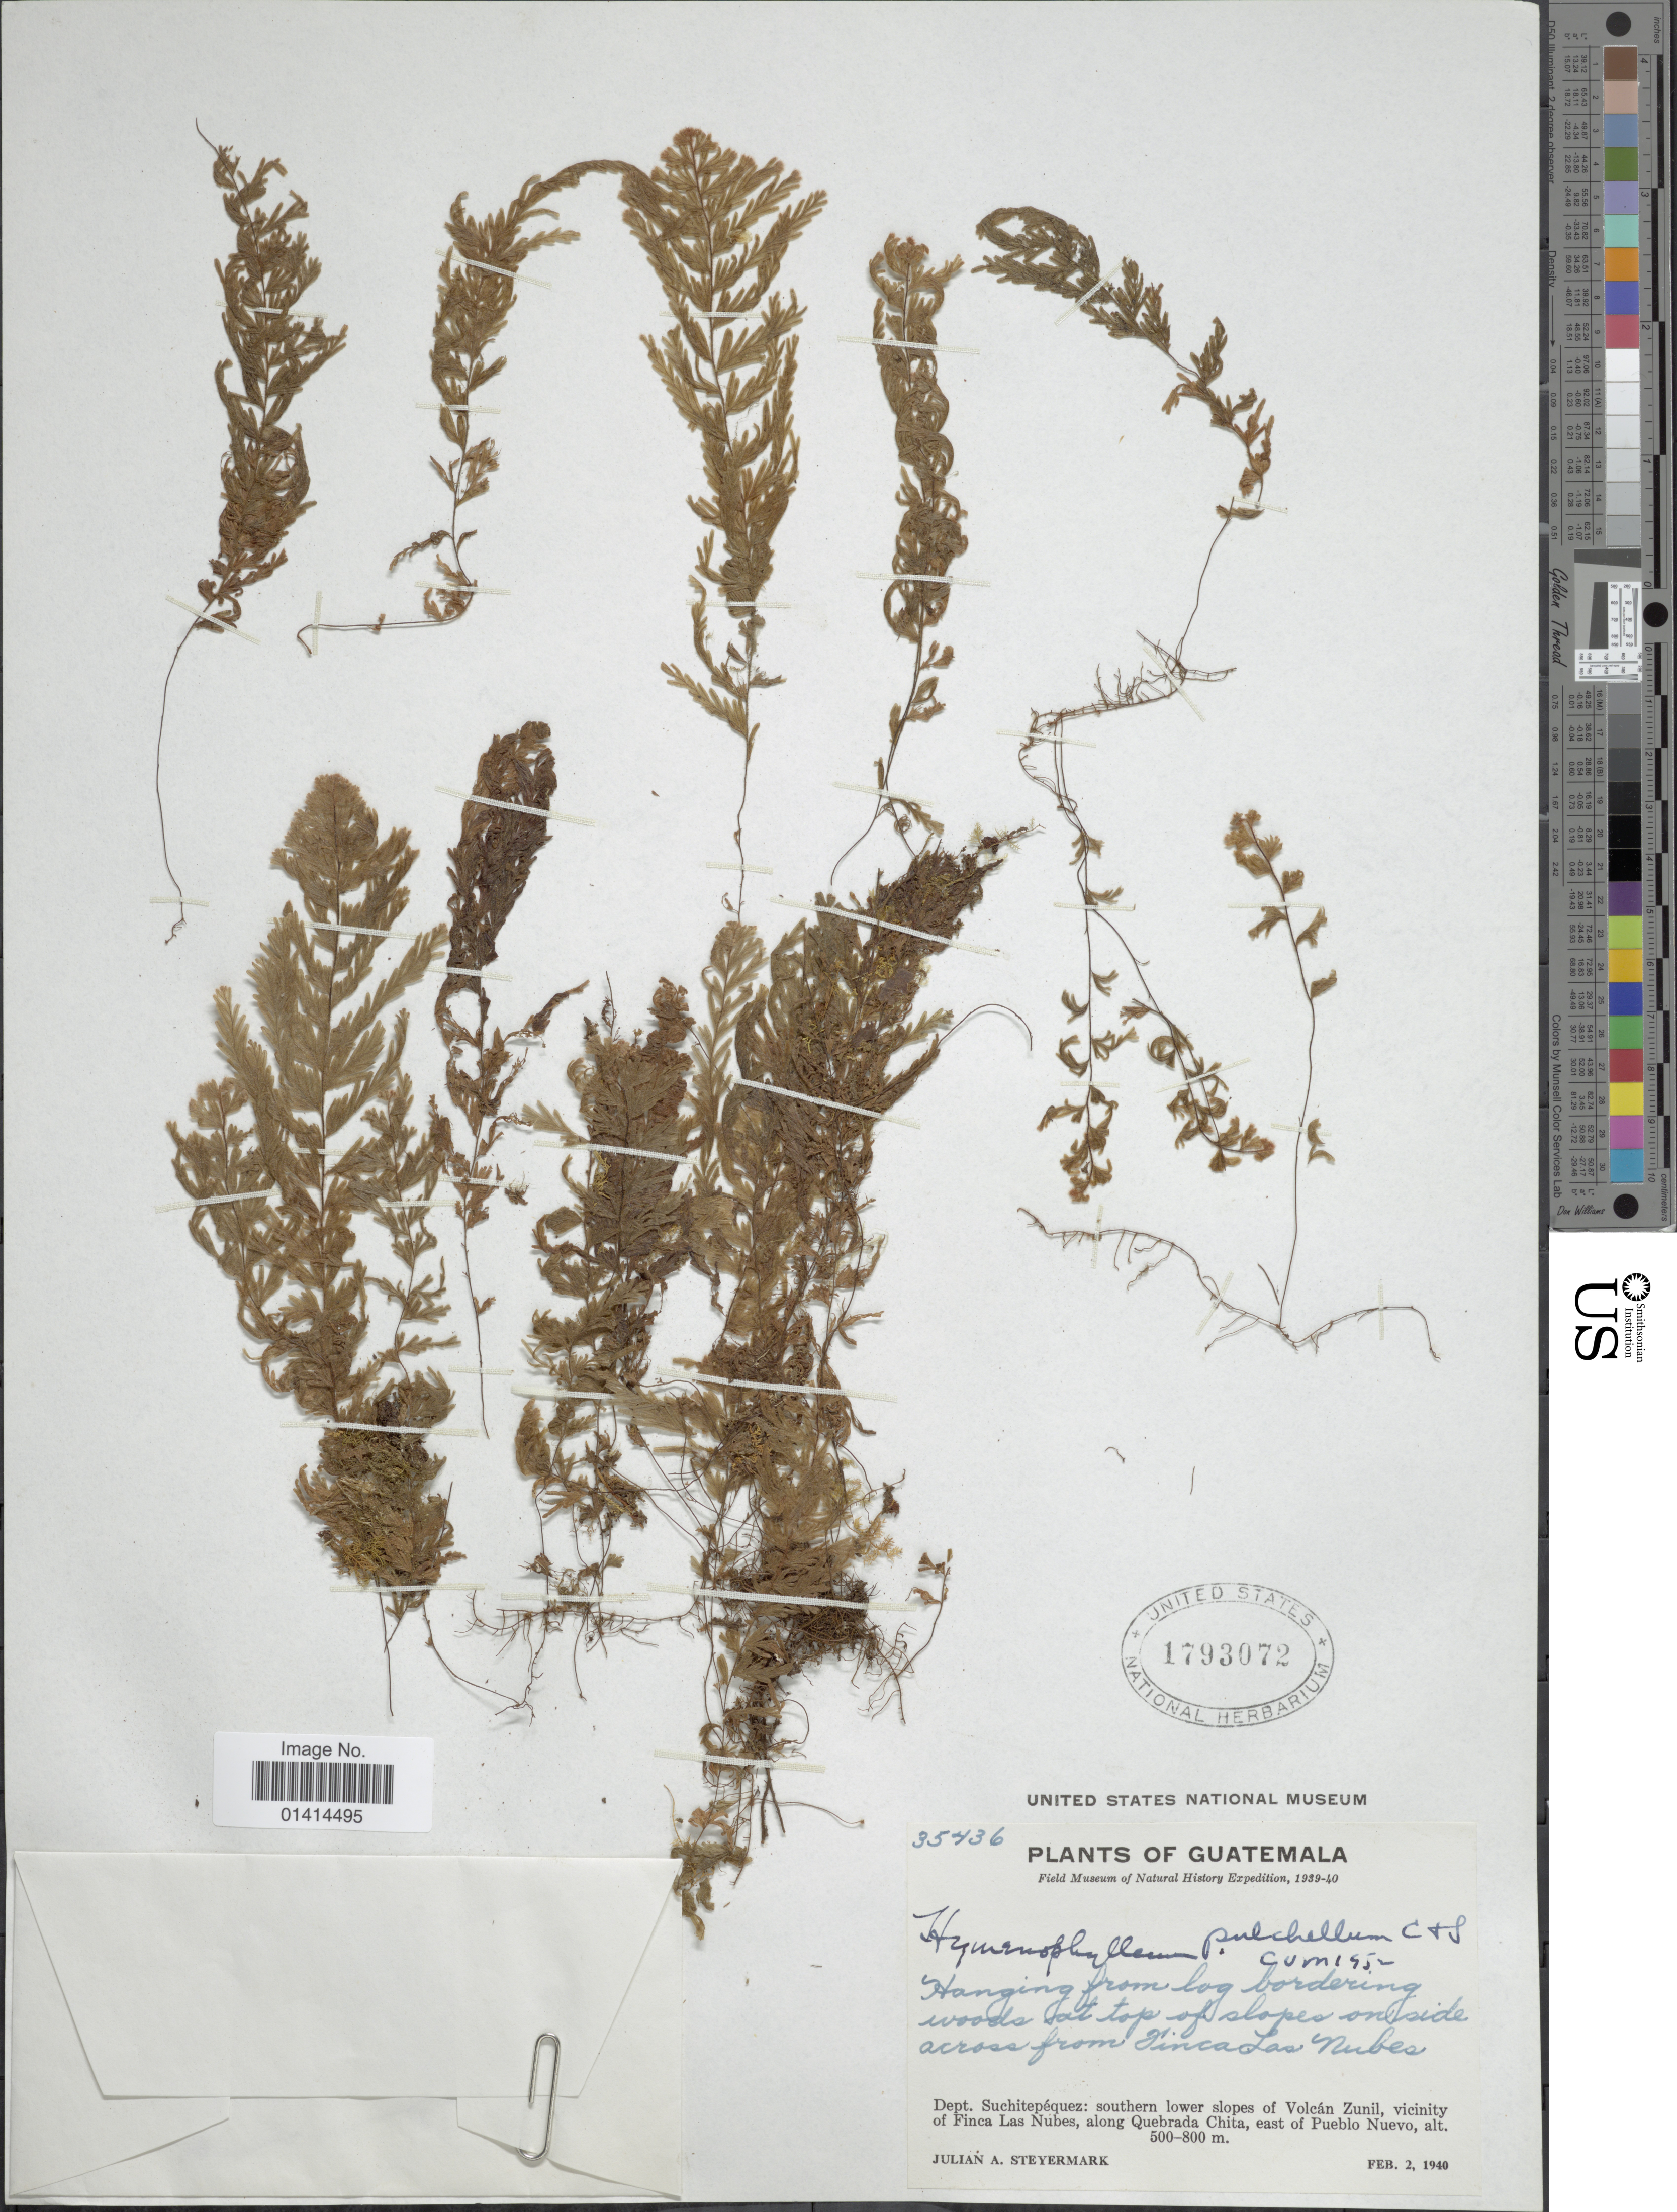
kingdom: Plantae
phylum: Tracheophyta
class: Polypodiopsida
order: Hymenophyllales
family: Hymenophyllaceae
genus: Hymenophyllum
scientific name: Hymenophyllum pulchellum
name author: Schltdl. & Cham.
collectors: J. Steyermark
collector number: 35436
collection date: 1940-02-02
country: Guatemala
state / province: Suchitepéquez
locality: Dept. Suchitepéquez: southern lower slopes of Volcán Zunil, vicinity of Finca Las Nubes, along Quebrada Chita, east of Pueblo Nuevo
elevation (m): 500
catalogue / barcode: US 1793072